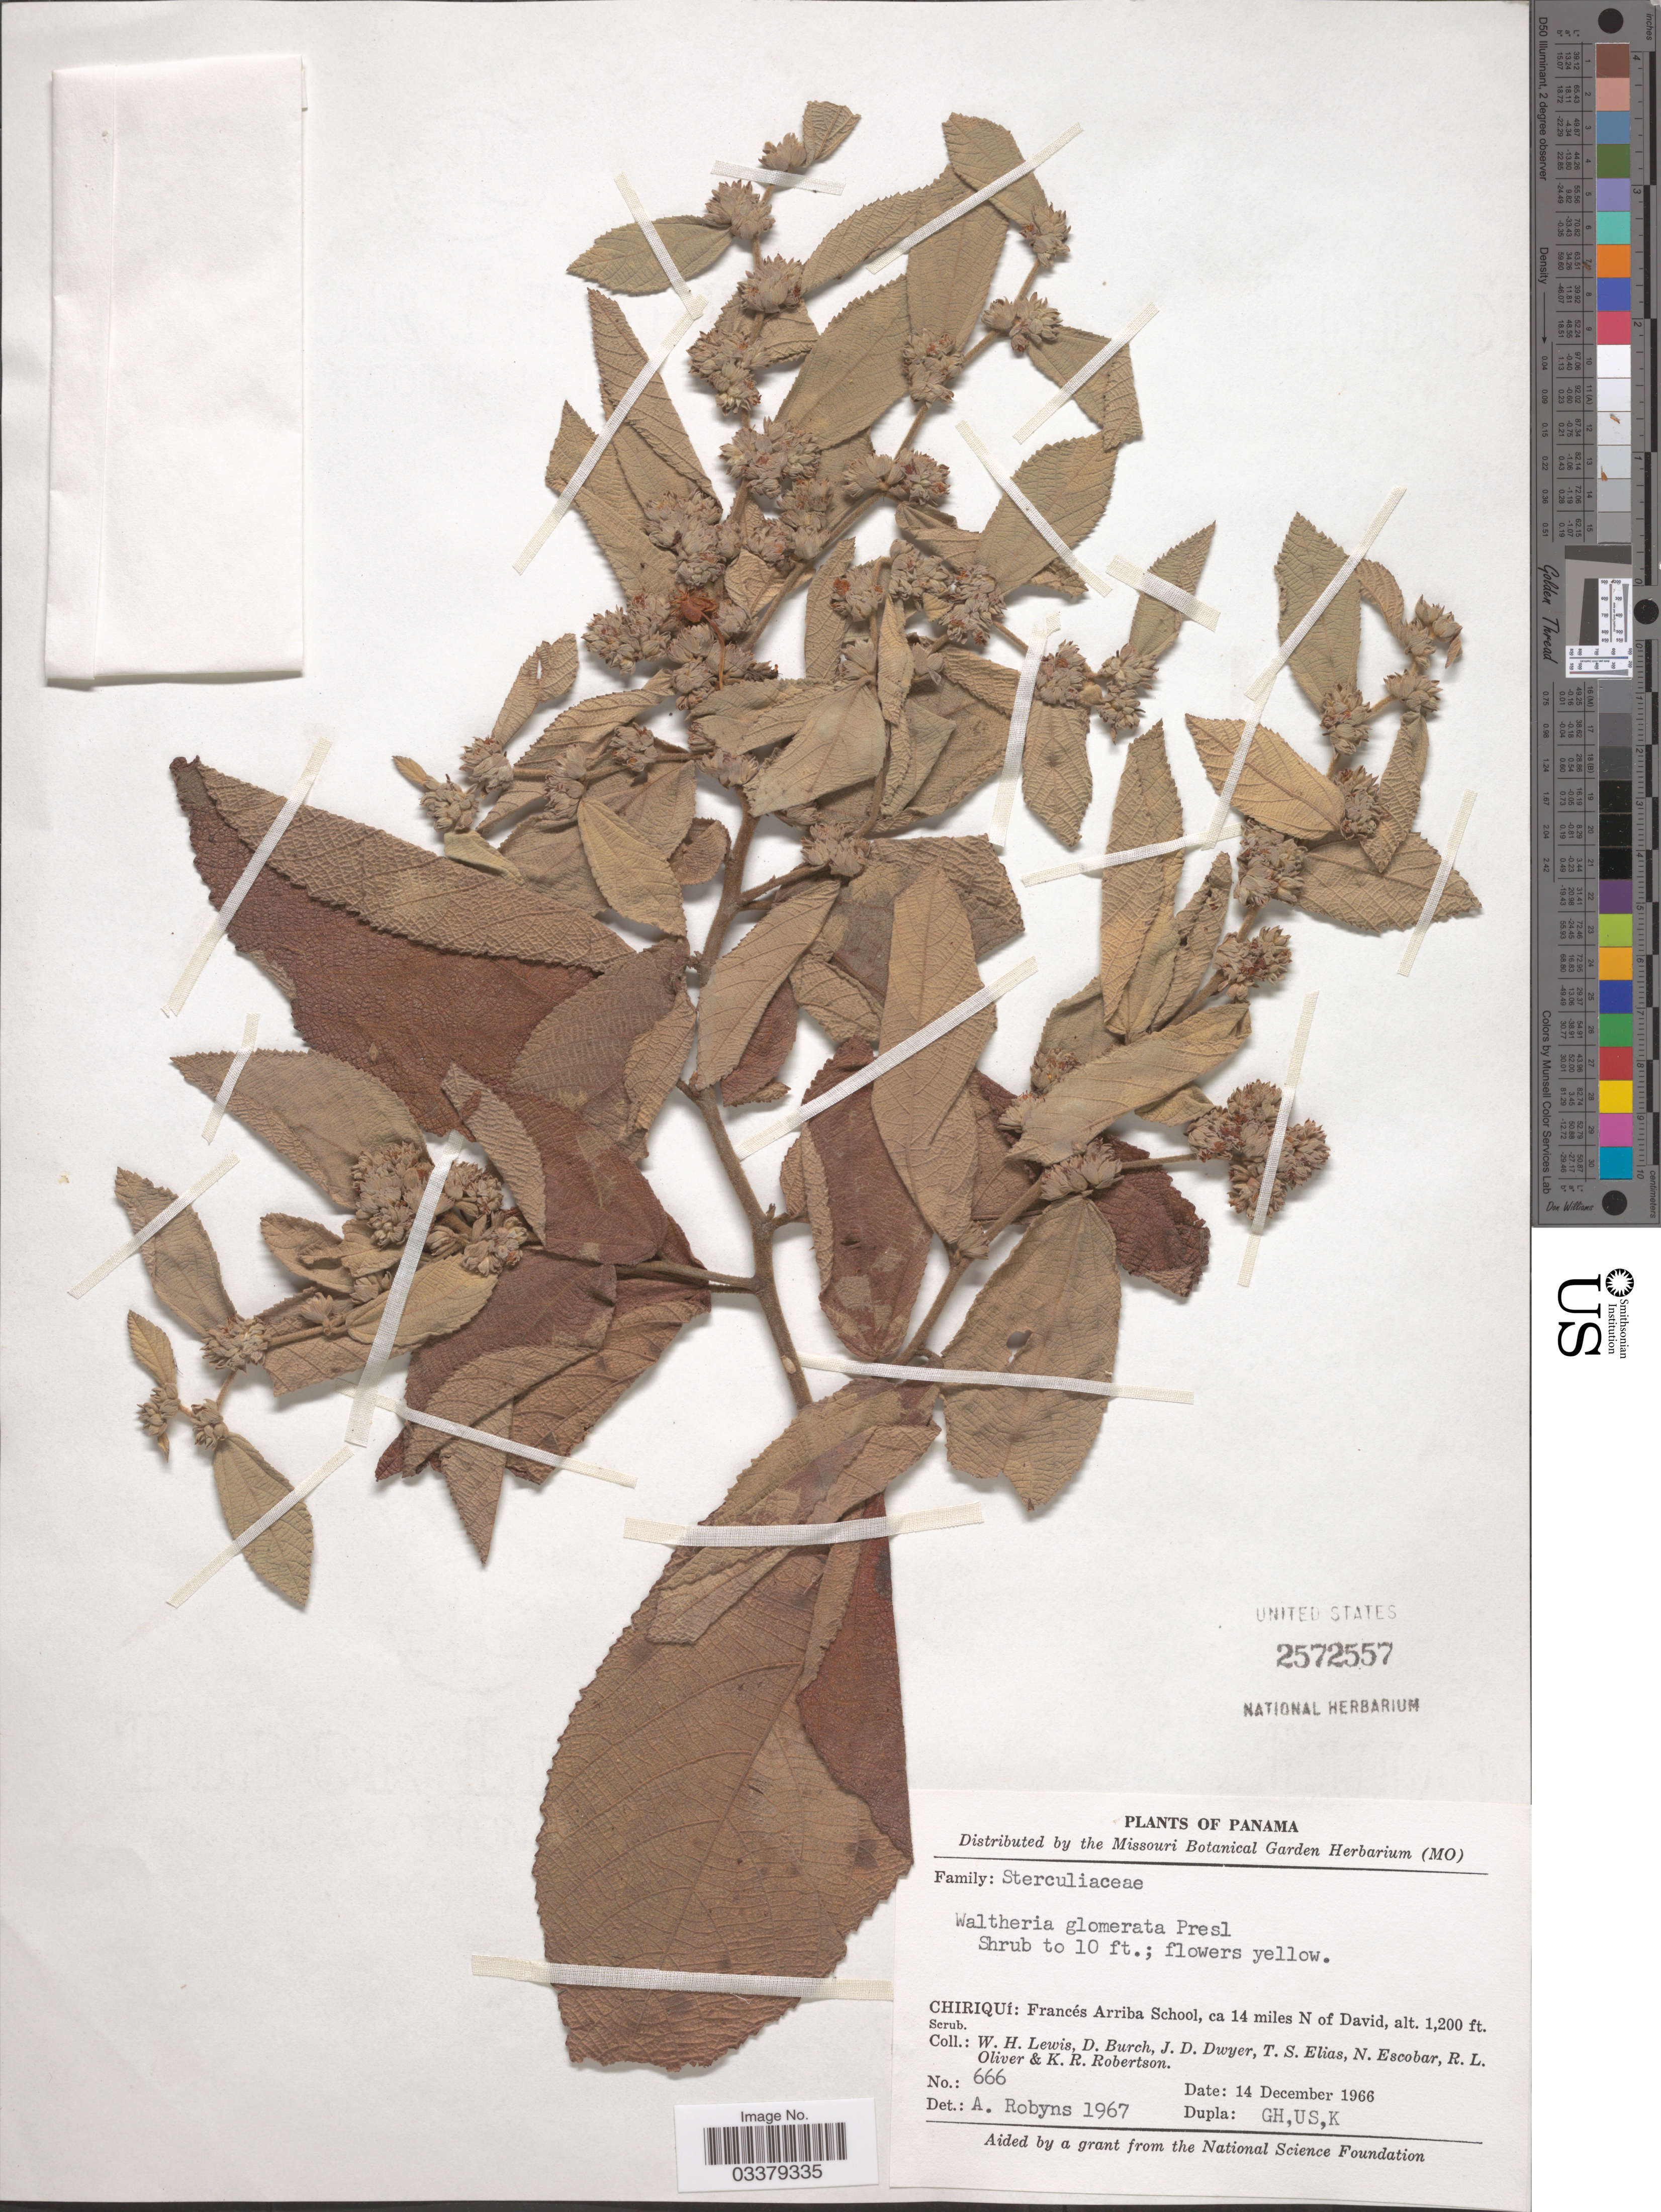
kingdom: Plantae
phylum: Tracheophyta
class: Magnoliopsida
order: Malvales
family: Malvaceae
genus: Waltheria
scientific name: Waltheria glomerata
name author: C. Presl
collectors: W. H. Lewis, D. Burch, J. D. Dwyer, T. S. Elias & et al.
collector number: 666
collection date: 1966-12-14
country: Panama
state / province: Chiriqui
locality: Francés Arriba School, ca 14 miles N of David.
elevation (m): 366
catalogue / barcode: US 2572557